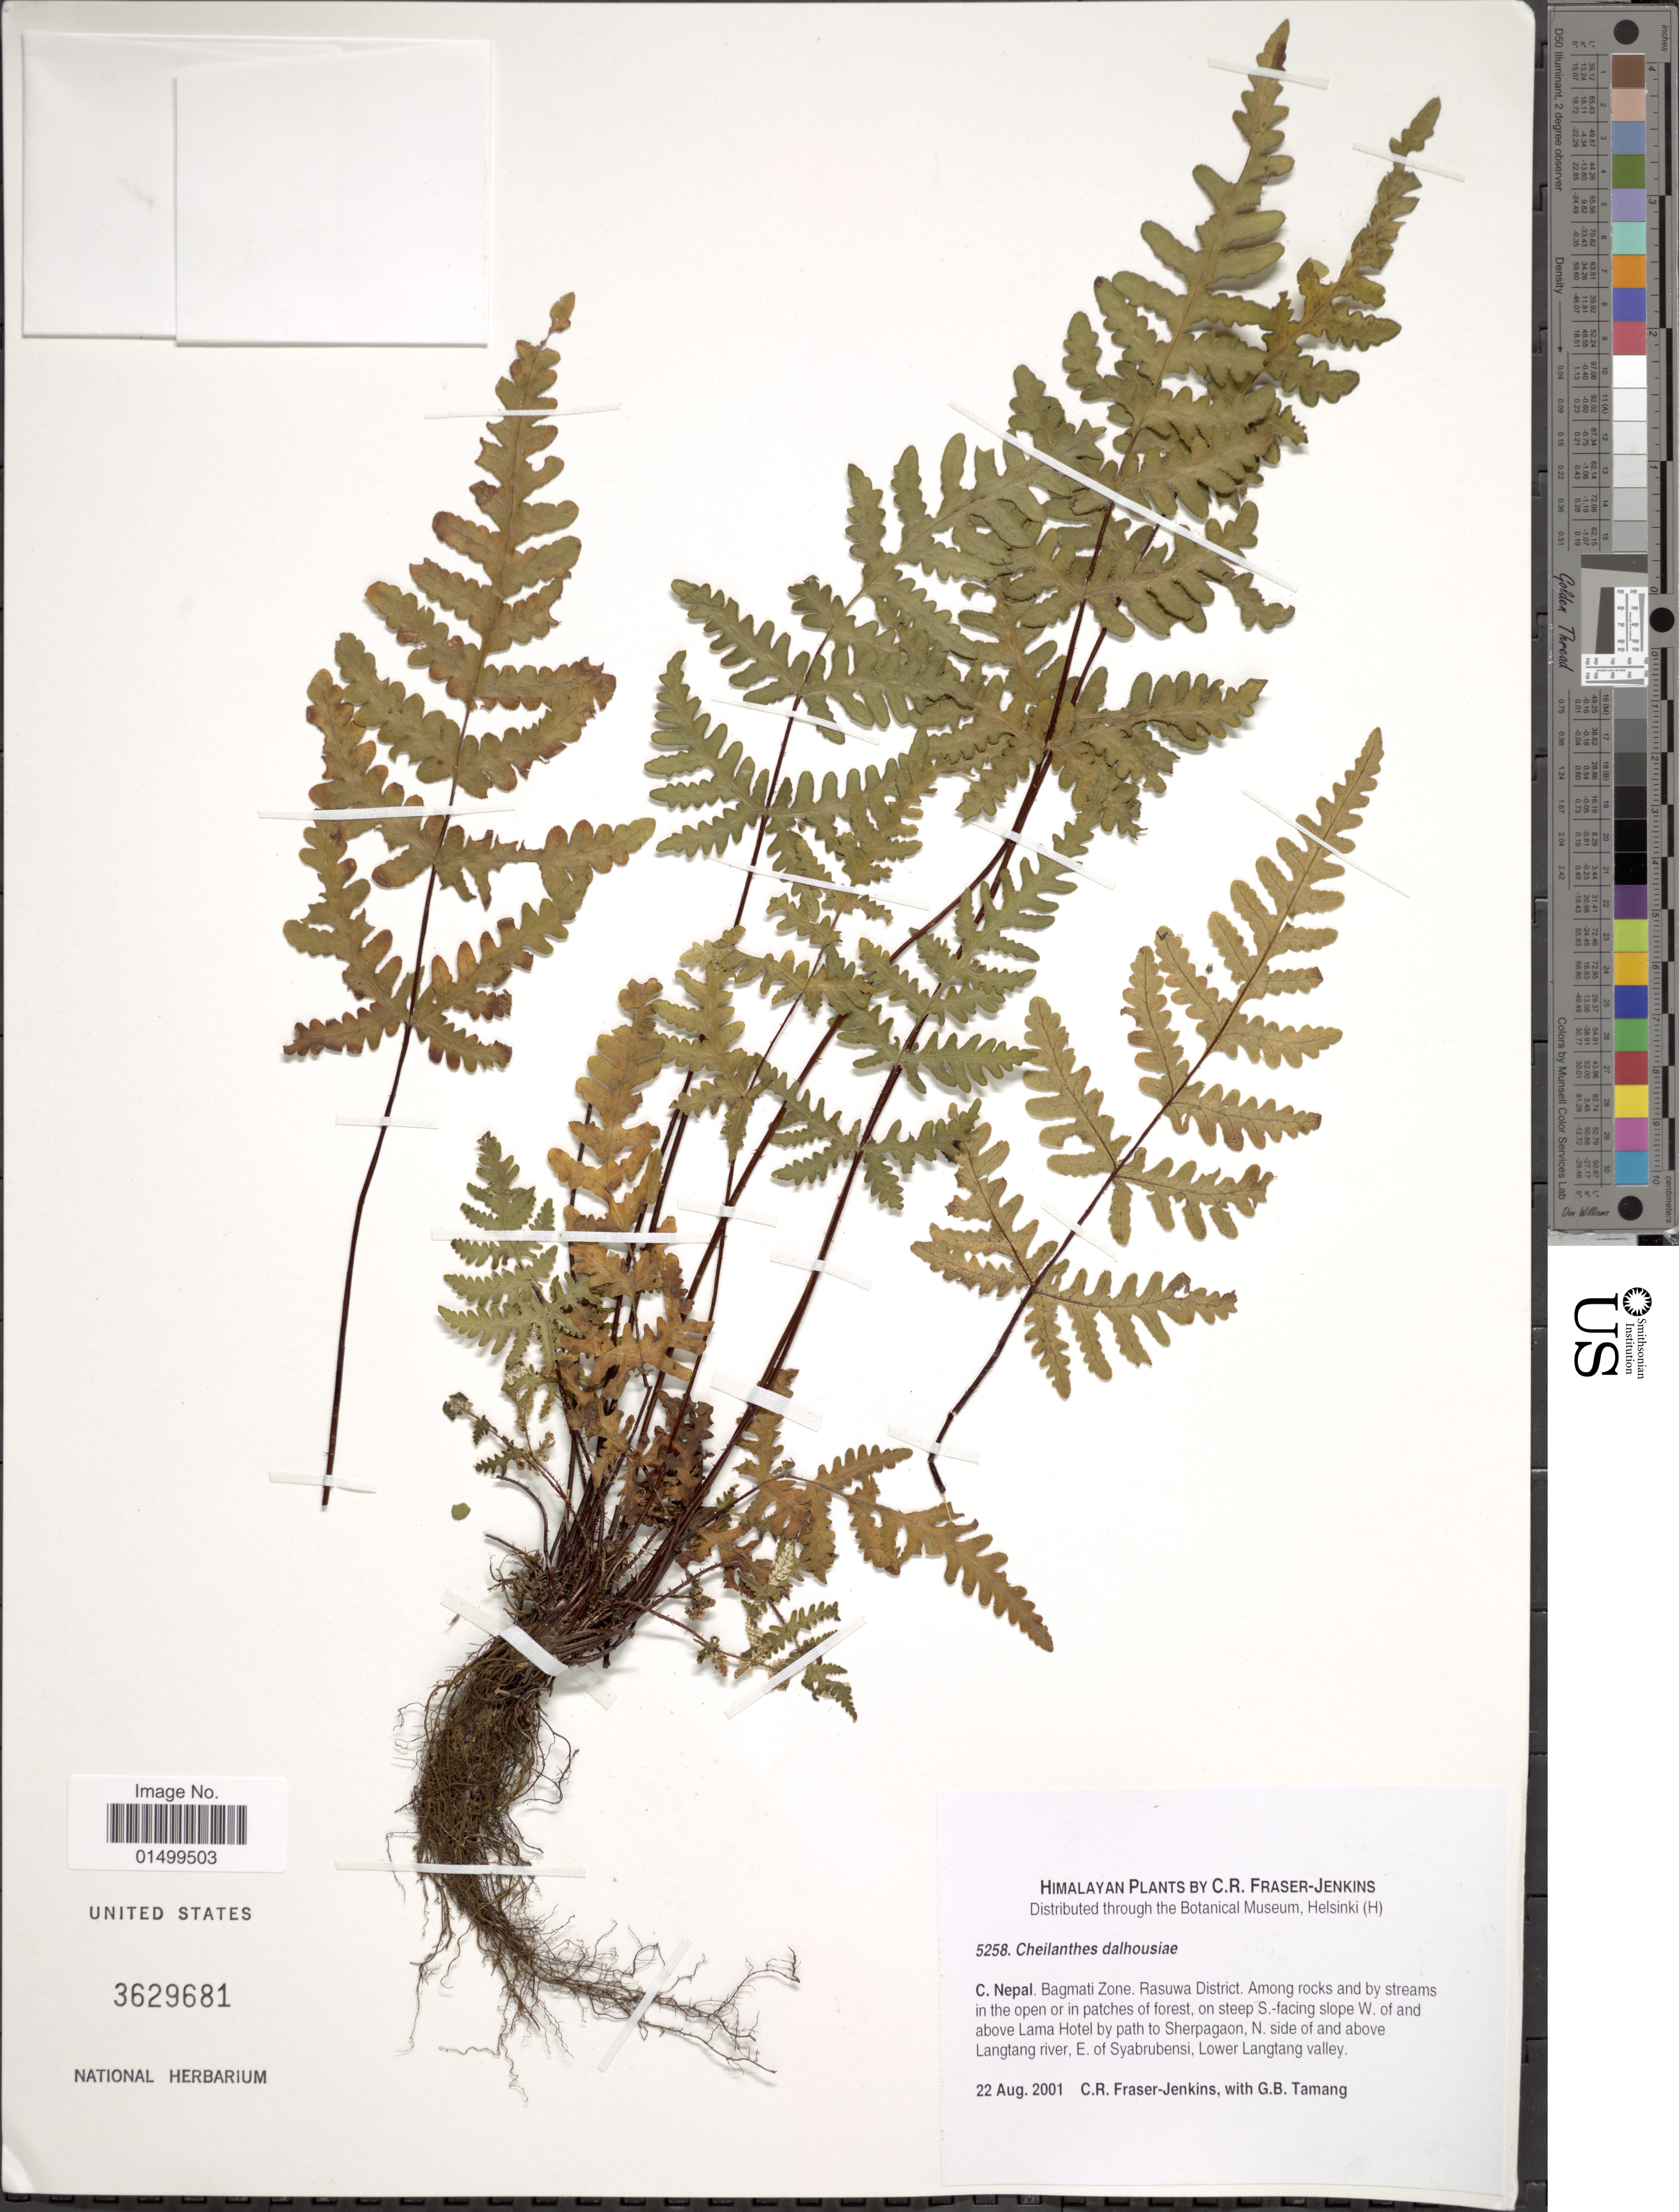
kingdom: Plantae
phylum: Tracheophyta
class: Polypodiopsida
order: Polypodiales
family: Pteridaceae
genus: Cheilanthes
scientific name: Cheilanthes dalhousiae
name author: Hook.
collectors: C. R. Fraser-Jenkins & G. Tamang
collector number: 5258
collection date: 2001-08-22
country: Nepal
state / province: Bagmati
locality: Rasuwa District. Among rocks and by streams in the open or in patches of forest, on steep S. - facing slope W. of and above Lama Hotel by path to Sherpagaon, N. side of and above Lantang river, E. of Syabrubensi, Lower Langtang valley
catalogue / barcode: US 3629681